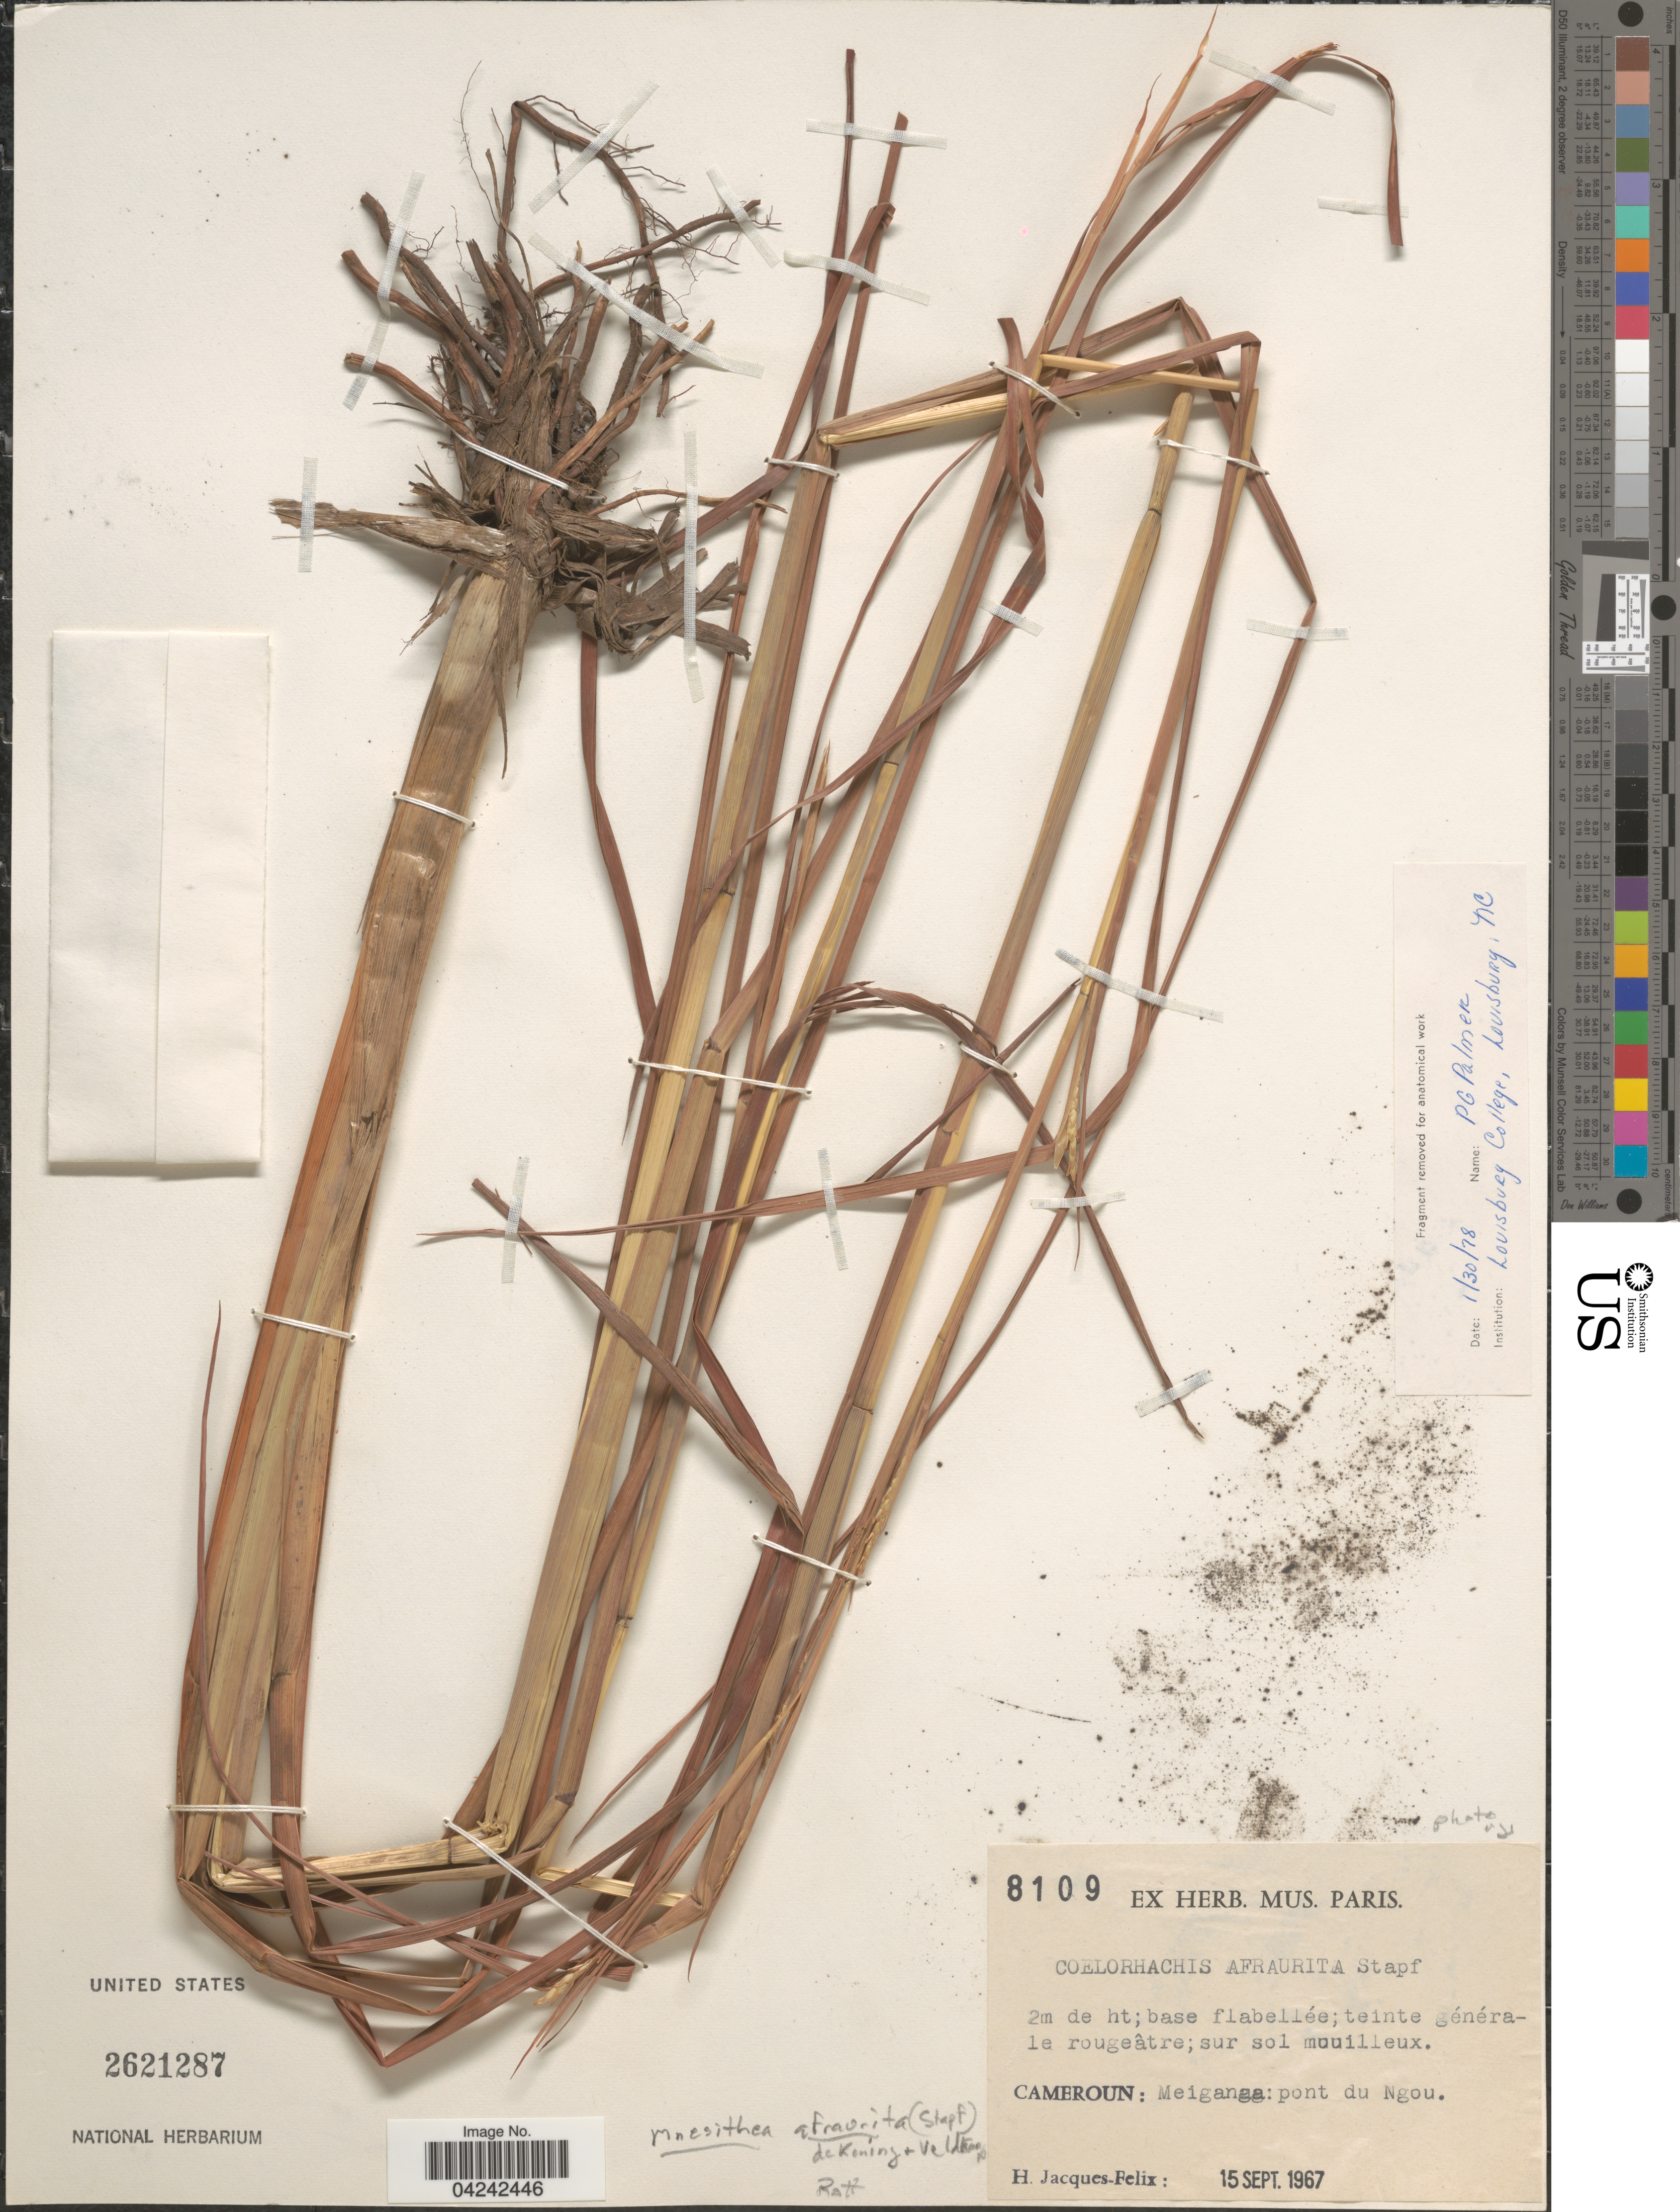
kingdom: Plantae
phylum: Tracheophyta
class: Liliopsida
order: Poales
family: Poaceae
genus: Rottboellia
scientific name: Rottboellia afraurita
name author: Stapf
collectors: H. Jacques-Félix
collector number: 8109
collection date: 1967-09-15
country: Cameroon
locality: Meiganga: pont du Ngou.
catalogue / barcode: US 2621287